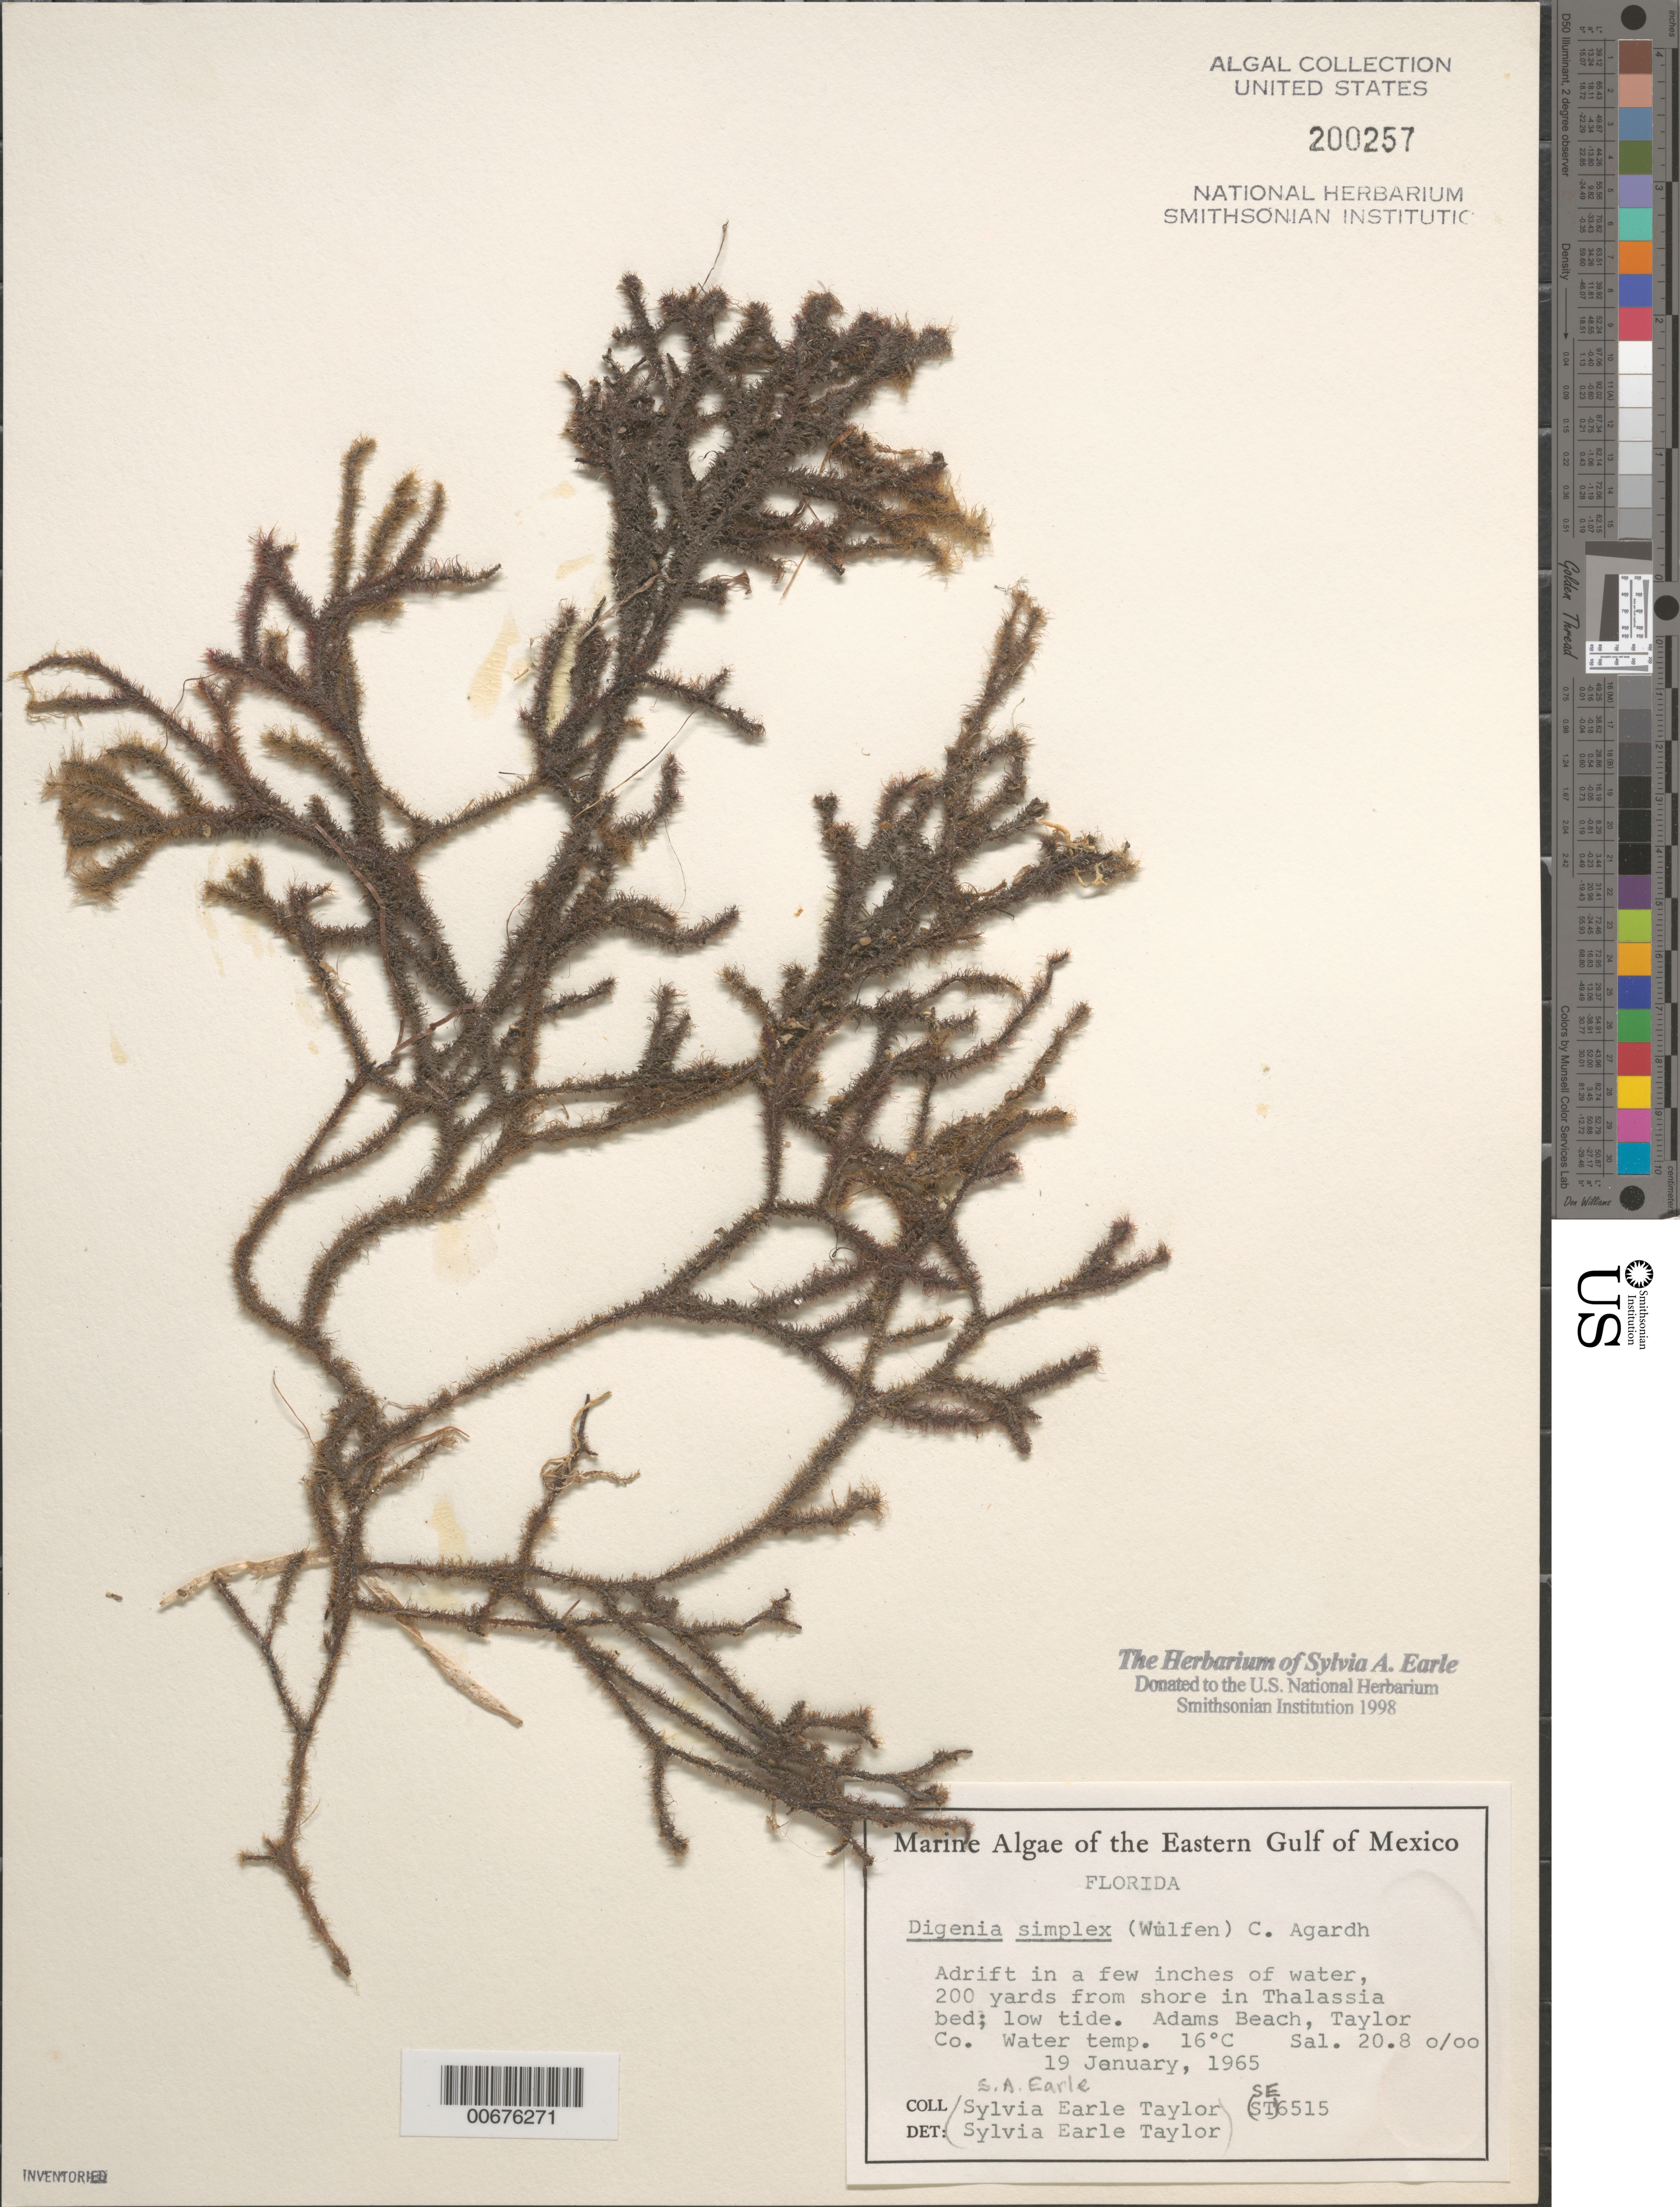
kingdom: Plantae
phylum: Rhodophyta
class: Florideophyceae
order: Ceramiales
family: Rhodomelaceae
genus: Digenea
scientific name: Digenea simplex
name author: (Wulfen) C. Agardh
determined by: Earle, S. A.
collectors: S. A. Earle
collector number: Se 6515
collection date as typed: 19 Jan 1965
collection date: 1965-01-19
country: United States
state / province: Florida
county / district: Taylor County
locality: Adams Beach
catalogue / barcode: US 200257